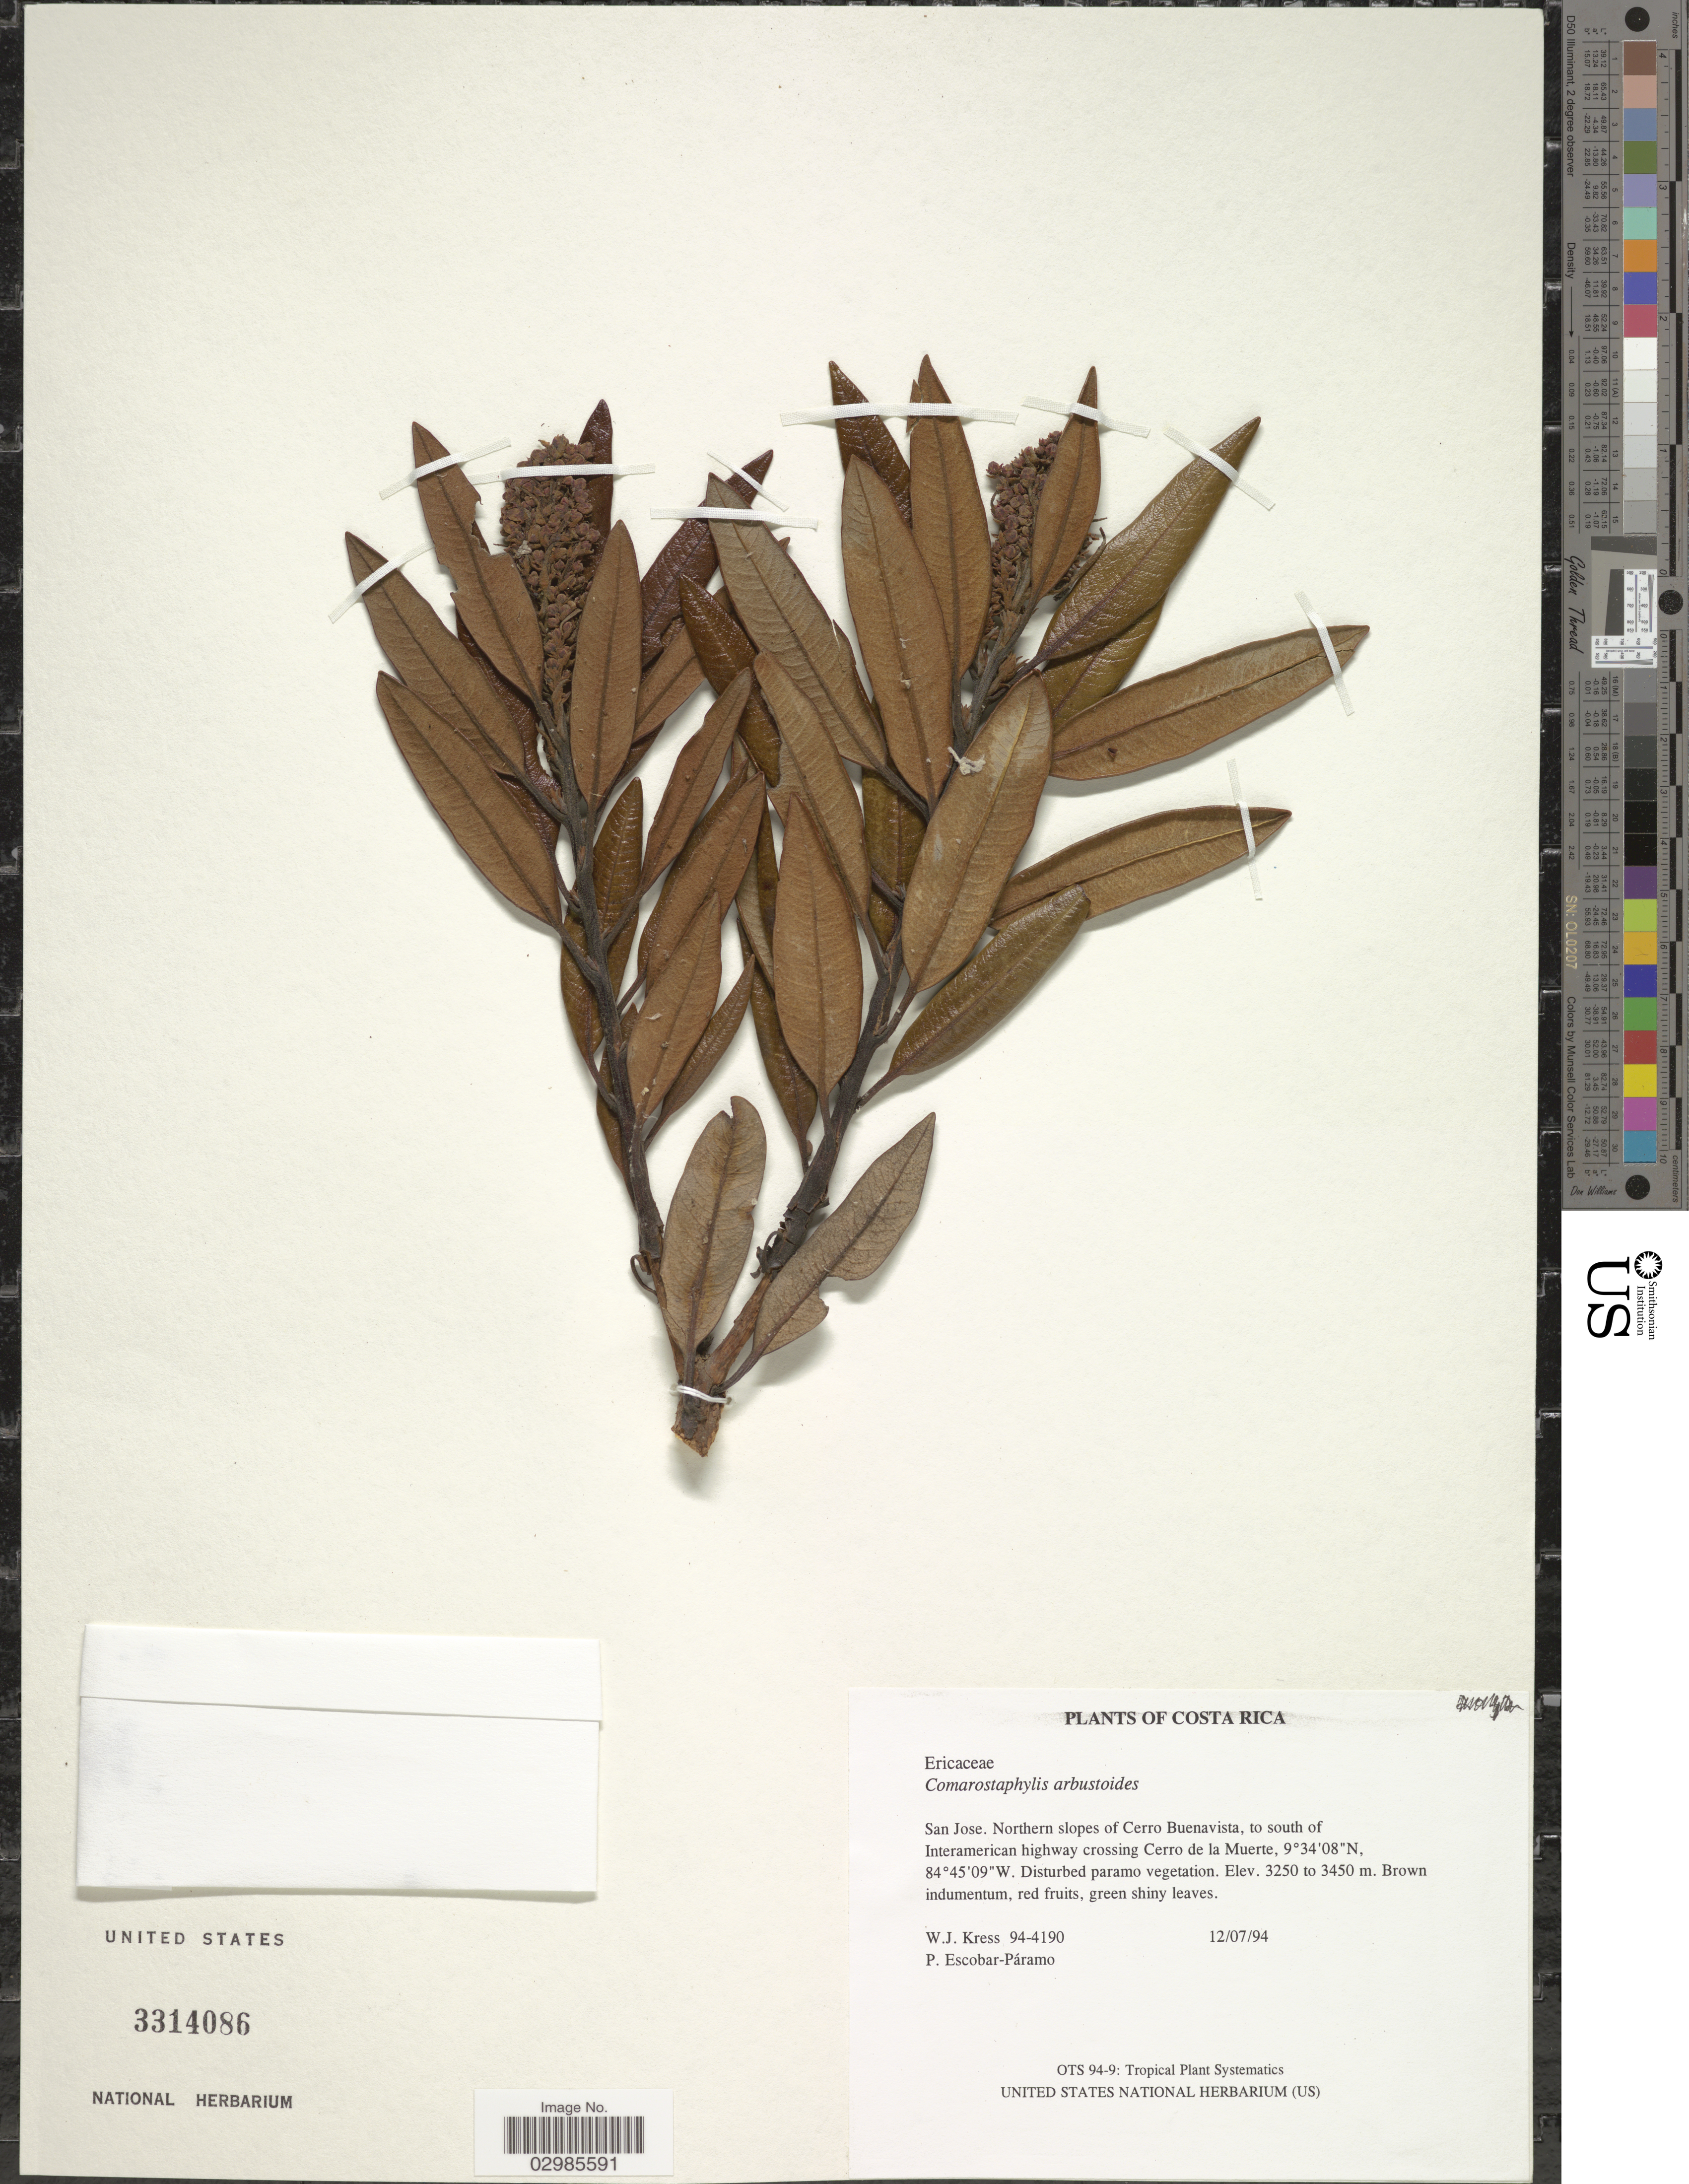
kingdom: Plantae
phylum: Tracheophyta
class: Magnoliopsida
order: Ericales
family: Ericaceae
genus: Comarostaphylis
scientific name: Comarostaphylis arbutoides subsp. arbutoides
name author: Lindl.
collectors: W. J. Kress & P. Escobar-Páramo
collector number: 94-4190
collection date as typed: Transcribed d/m/y: 12/7/94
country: Costa Rica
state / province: San José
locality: Northern slopes of Cerro Buenavista, to south of Interamerican highway crossing Cerro de la Muerte.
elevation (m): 3250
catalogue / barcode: US 3314086